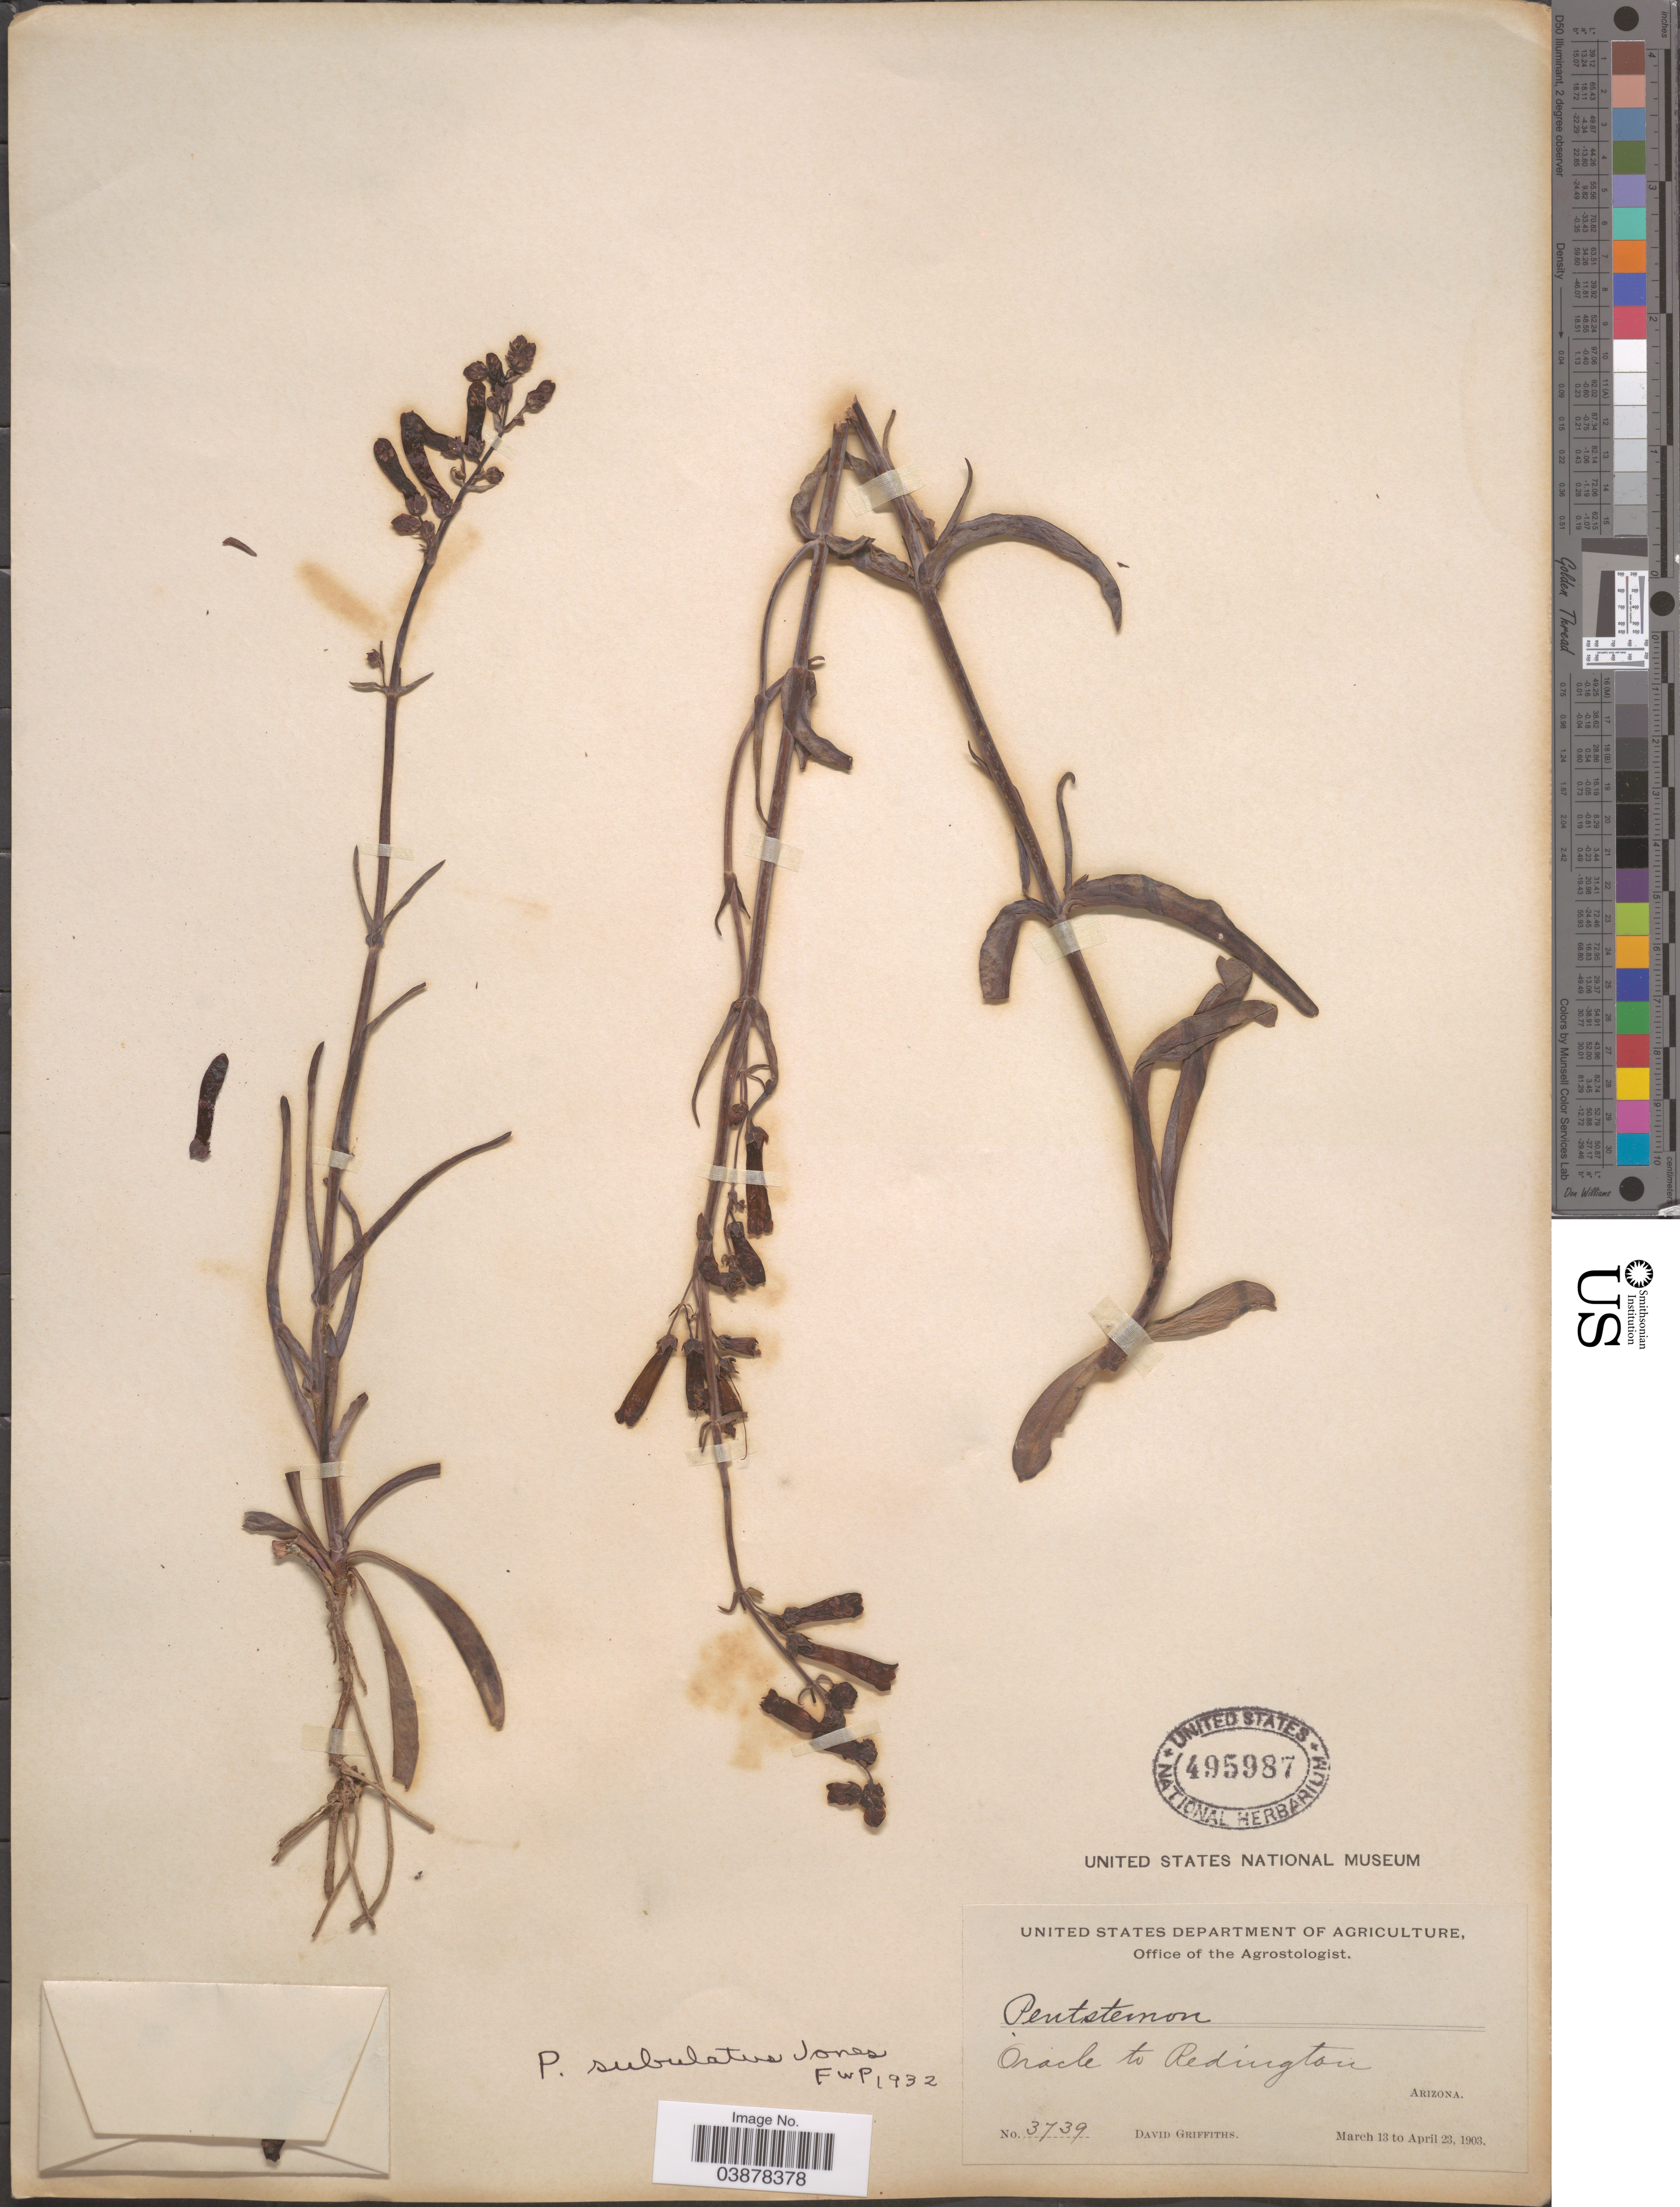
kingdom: Plantae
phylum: Tracheophyta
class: Magnoliopsida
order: Lamiales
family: Plantaginaceae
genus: Penstemon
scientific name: Penstemon subulatus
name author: M.E. Jones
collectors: D. Griffiths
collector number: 3739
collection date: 1903-03-13/1903-04-23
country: United States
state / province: Arizona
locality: Oracle to Redington.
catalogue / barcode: US 495987